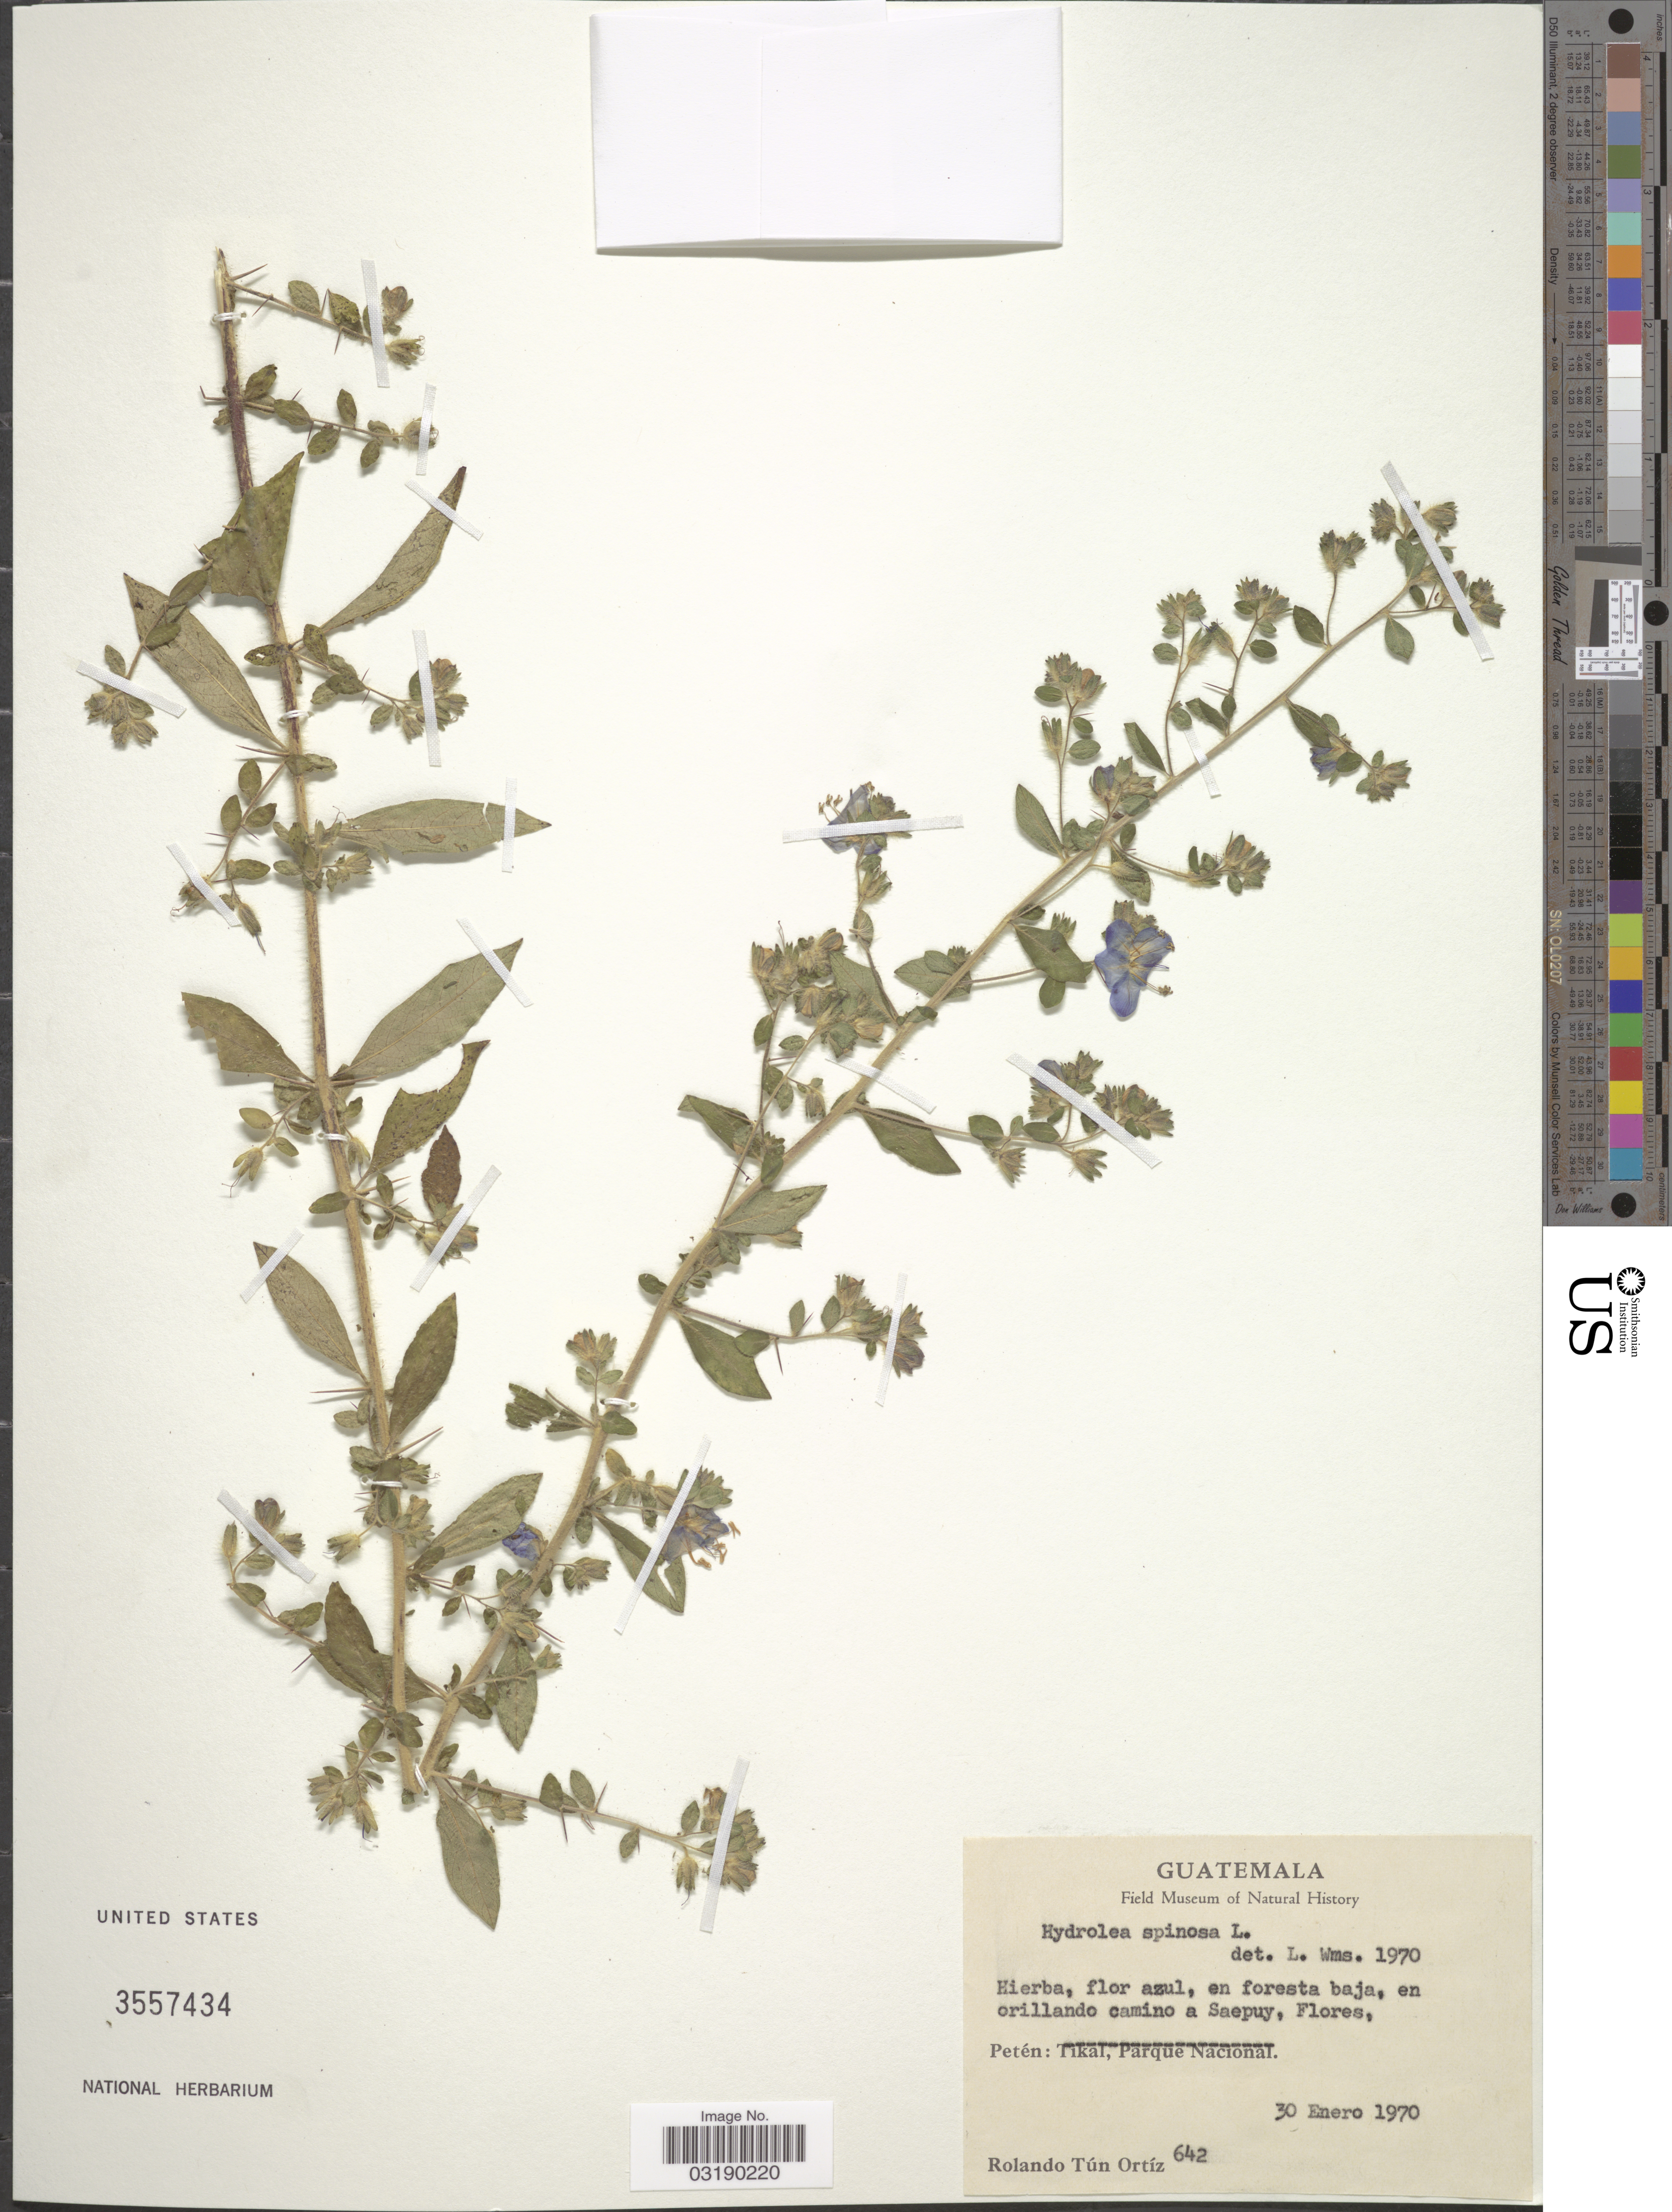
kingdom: Plantae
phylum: Tracheophyta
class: Magnoliopsida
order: Solanales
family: Hydroleaceae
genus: Hydrolea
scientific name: Hydrolea spinosa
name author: L.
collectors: R. Tún Ortíz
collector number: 642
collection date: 1970-01-30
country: Guatemala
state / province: El Petén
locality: Petén.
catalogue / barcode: US 3557434